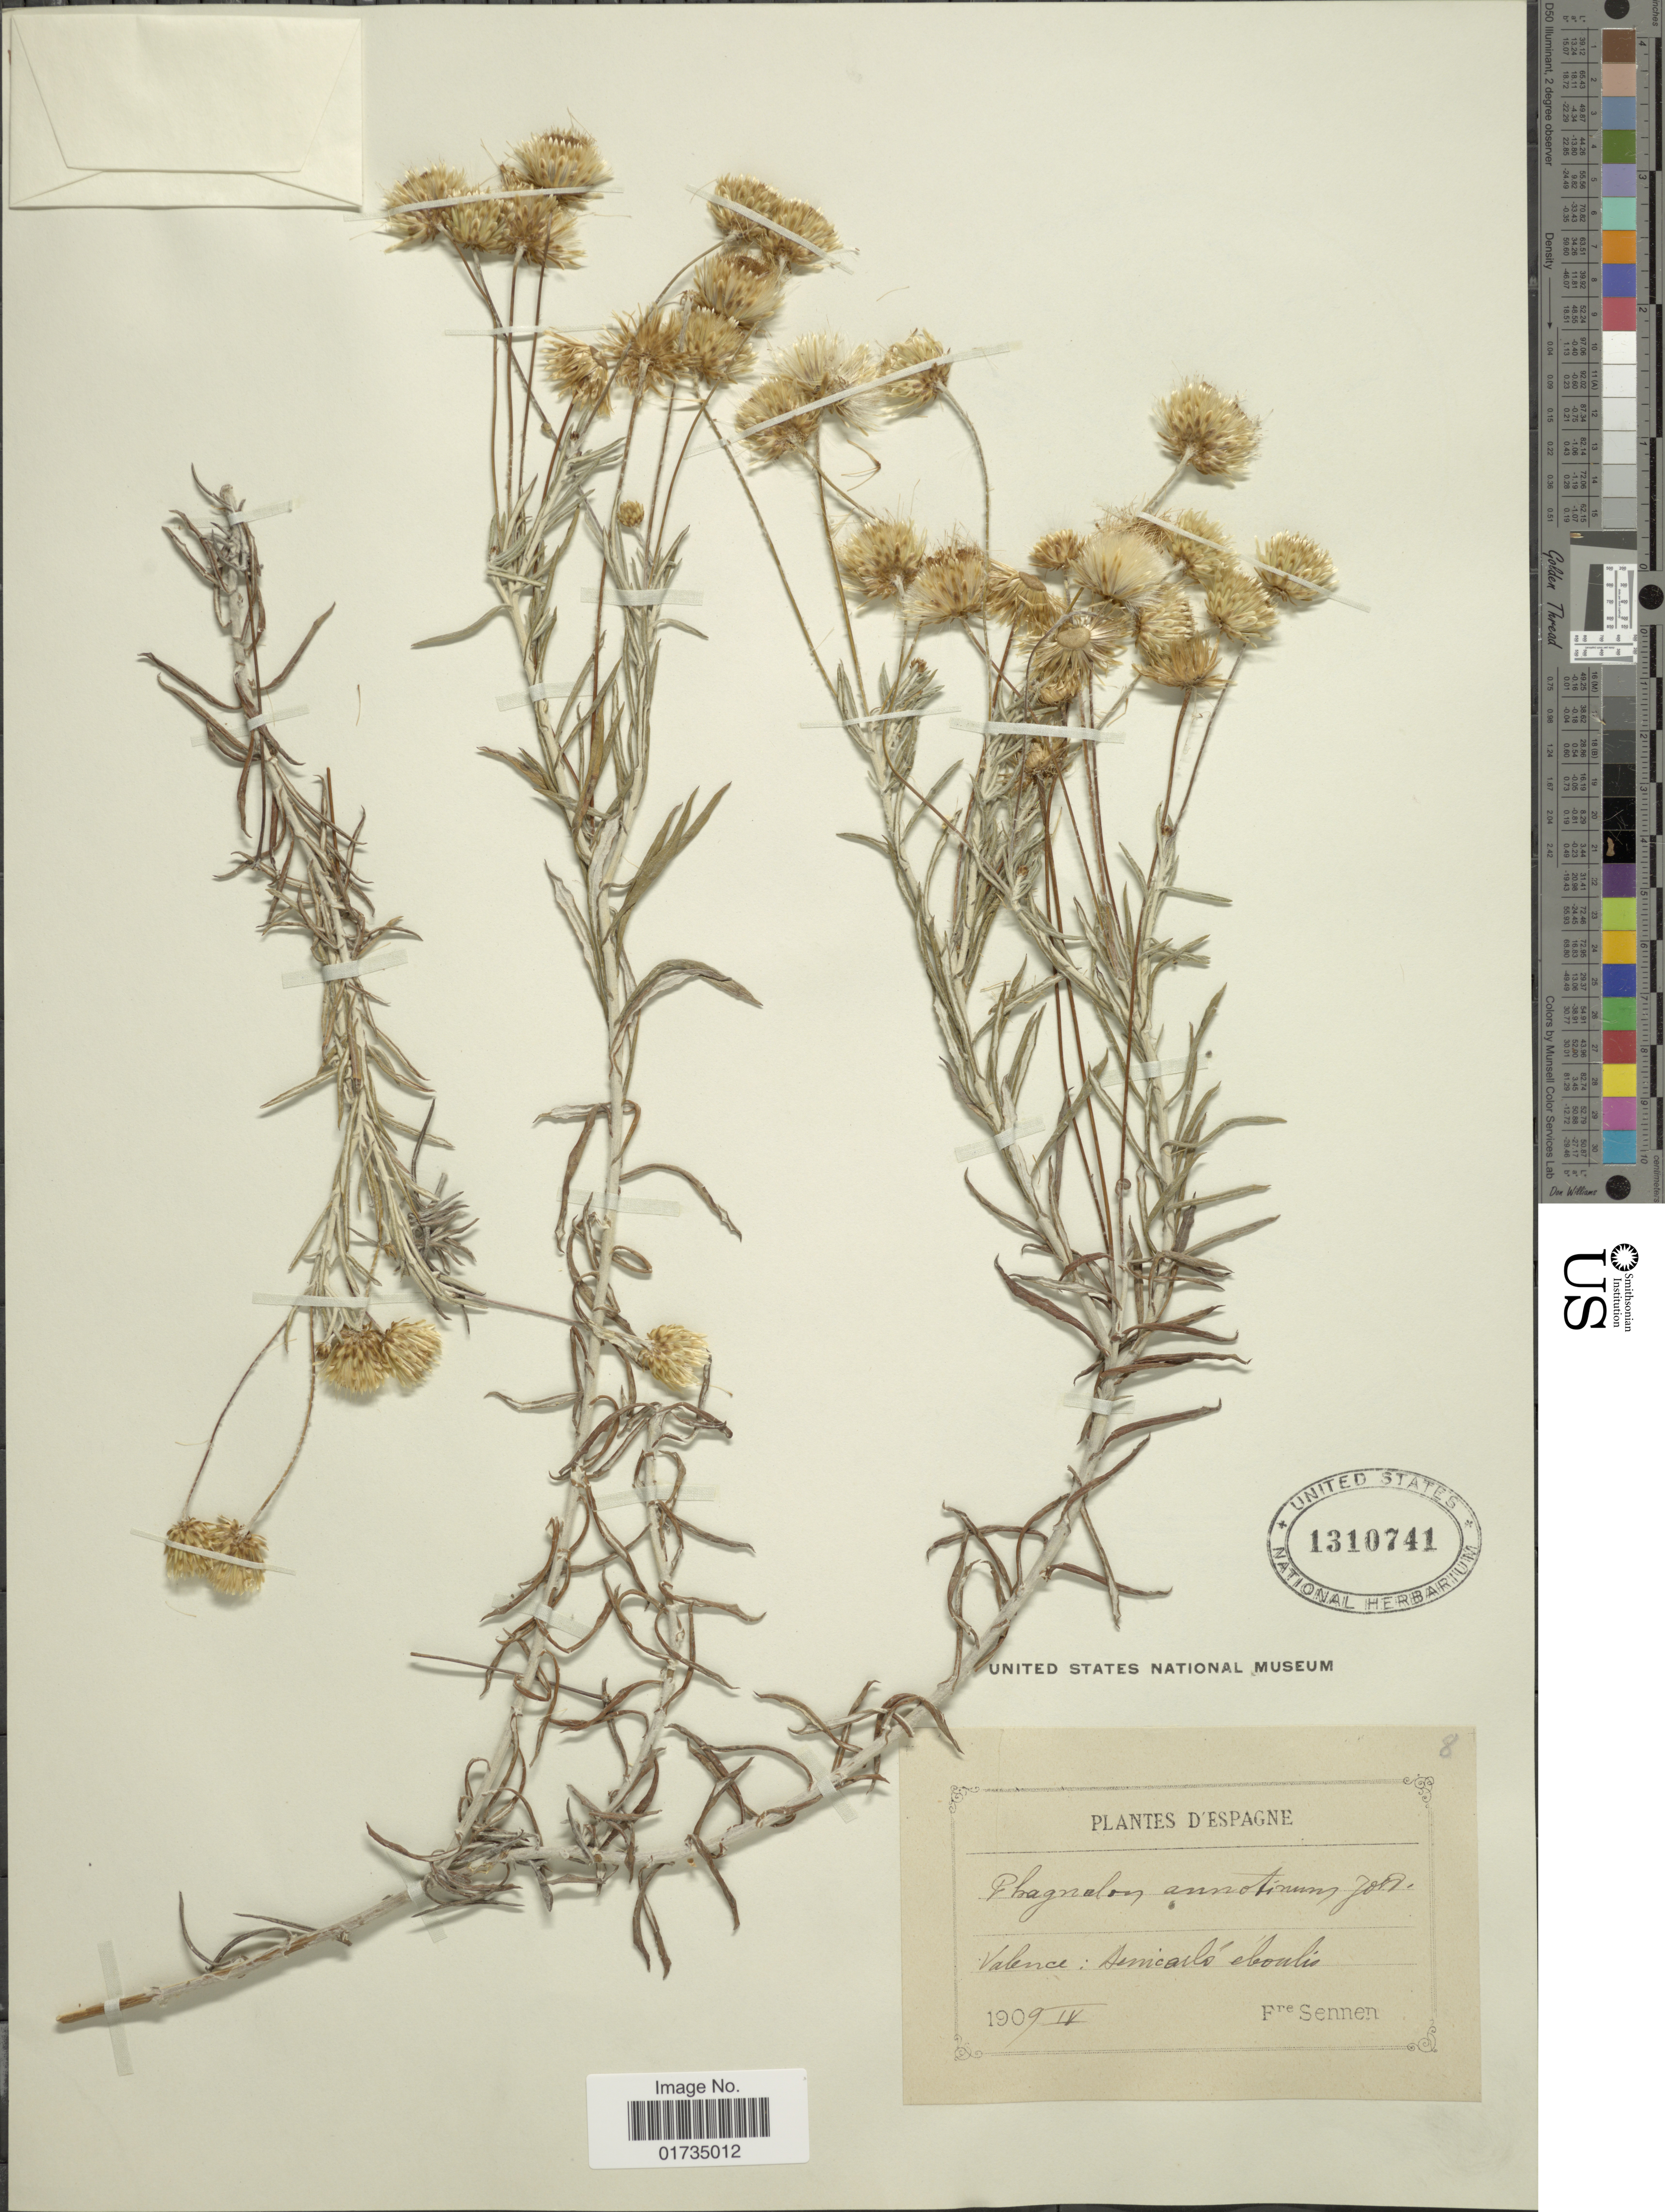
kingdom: Plantae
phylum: Tracheophyta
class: Magnoliopsida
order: Asterales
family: Asteraceae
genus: Phagnalon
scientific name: Phagnalon annoticum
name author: Burnat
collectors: E. Sennen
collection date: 1909-04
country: Spain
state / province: Valenciana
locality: D'Espagne. Valence: Benicarlo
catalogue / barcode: US 1310741